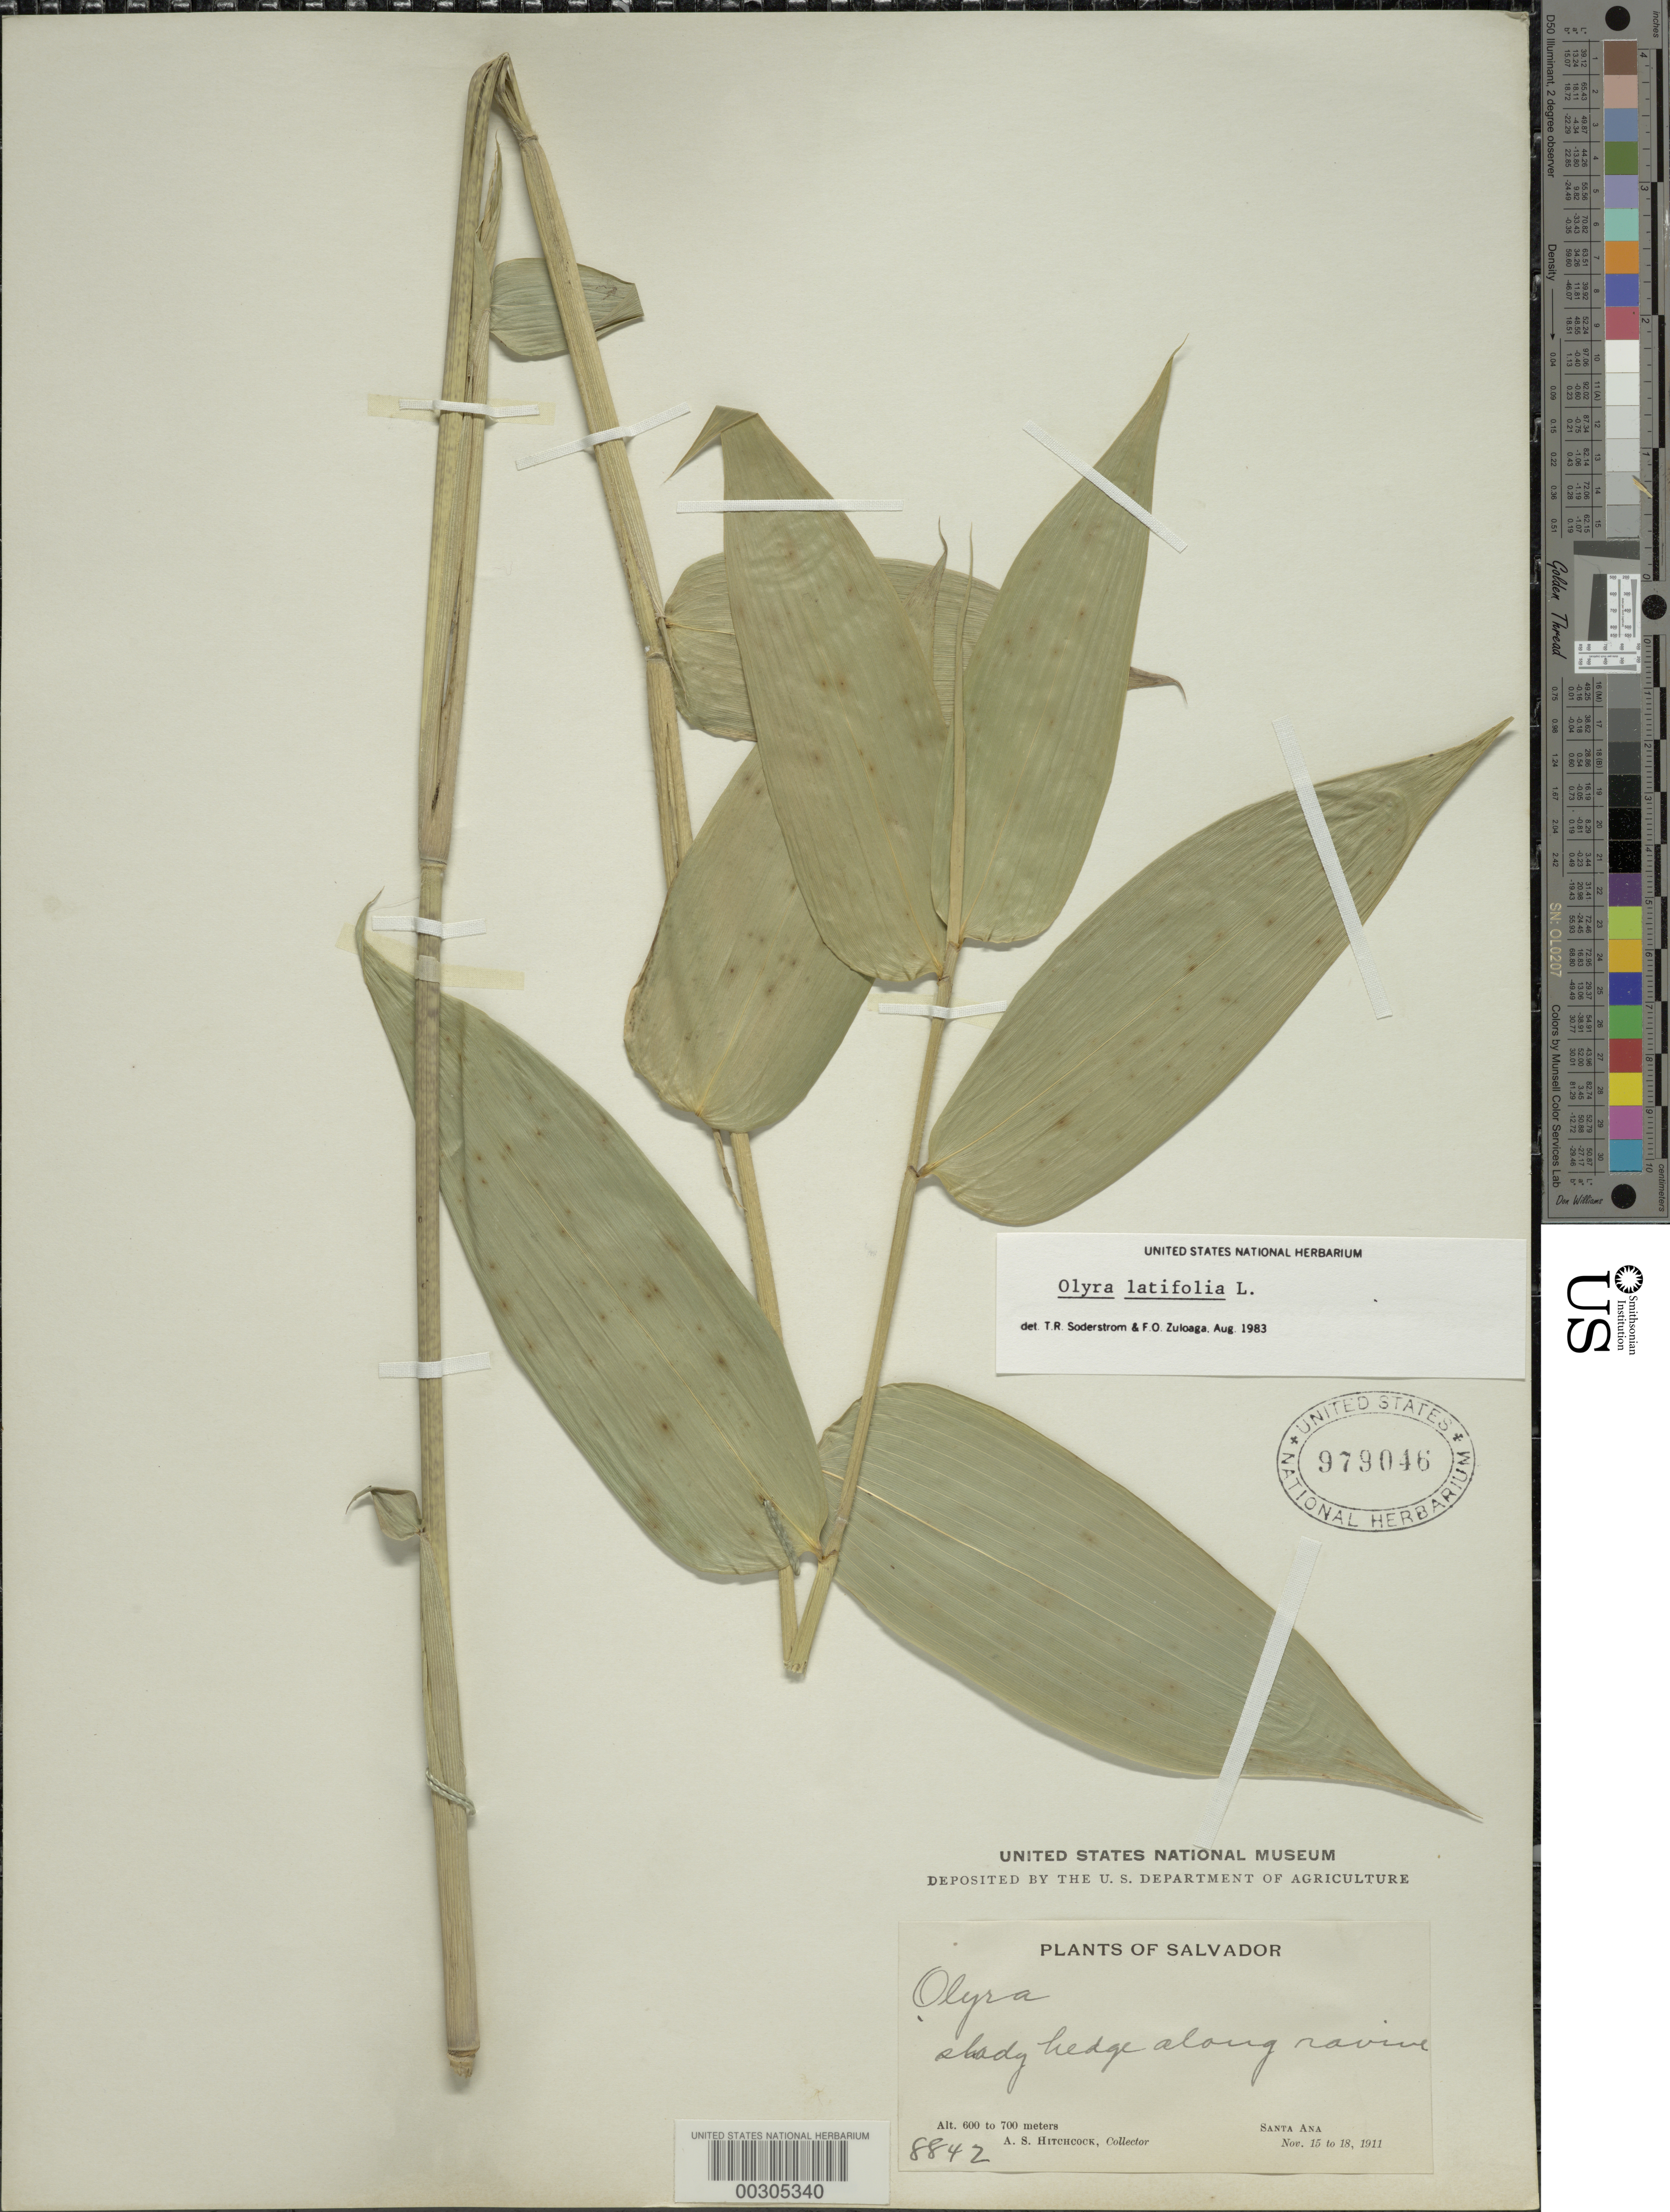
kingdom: Plantae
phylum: Tracheophyta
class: Liliopsida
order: Poales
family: Poaceae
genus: Olyra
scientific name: Olyra latifolia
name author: L.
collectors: A. S. Hitchcock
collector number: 8842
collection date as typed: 15 Nov 1911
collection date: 1911-11-15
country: El Salvador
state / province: Santa Ana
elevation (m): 600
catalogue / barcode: US 979046